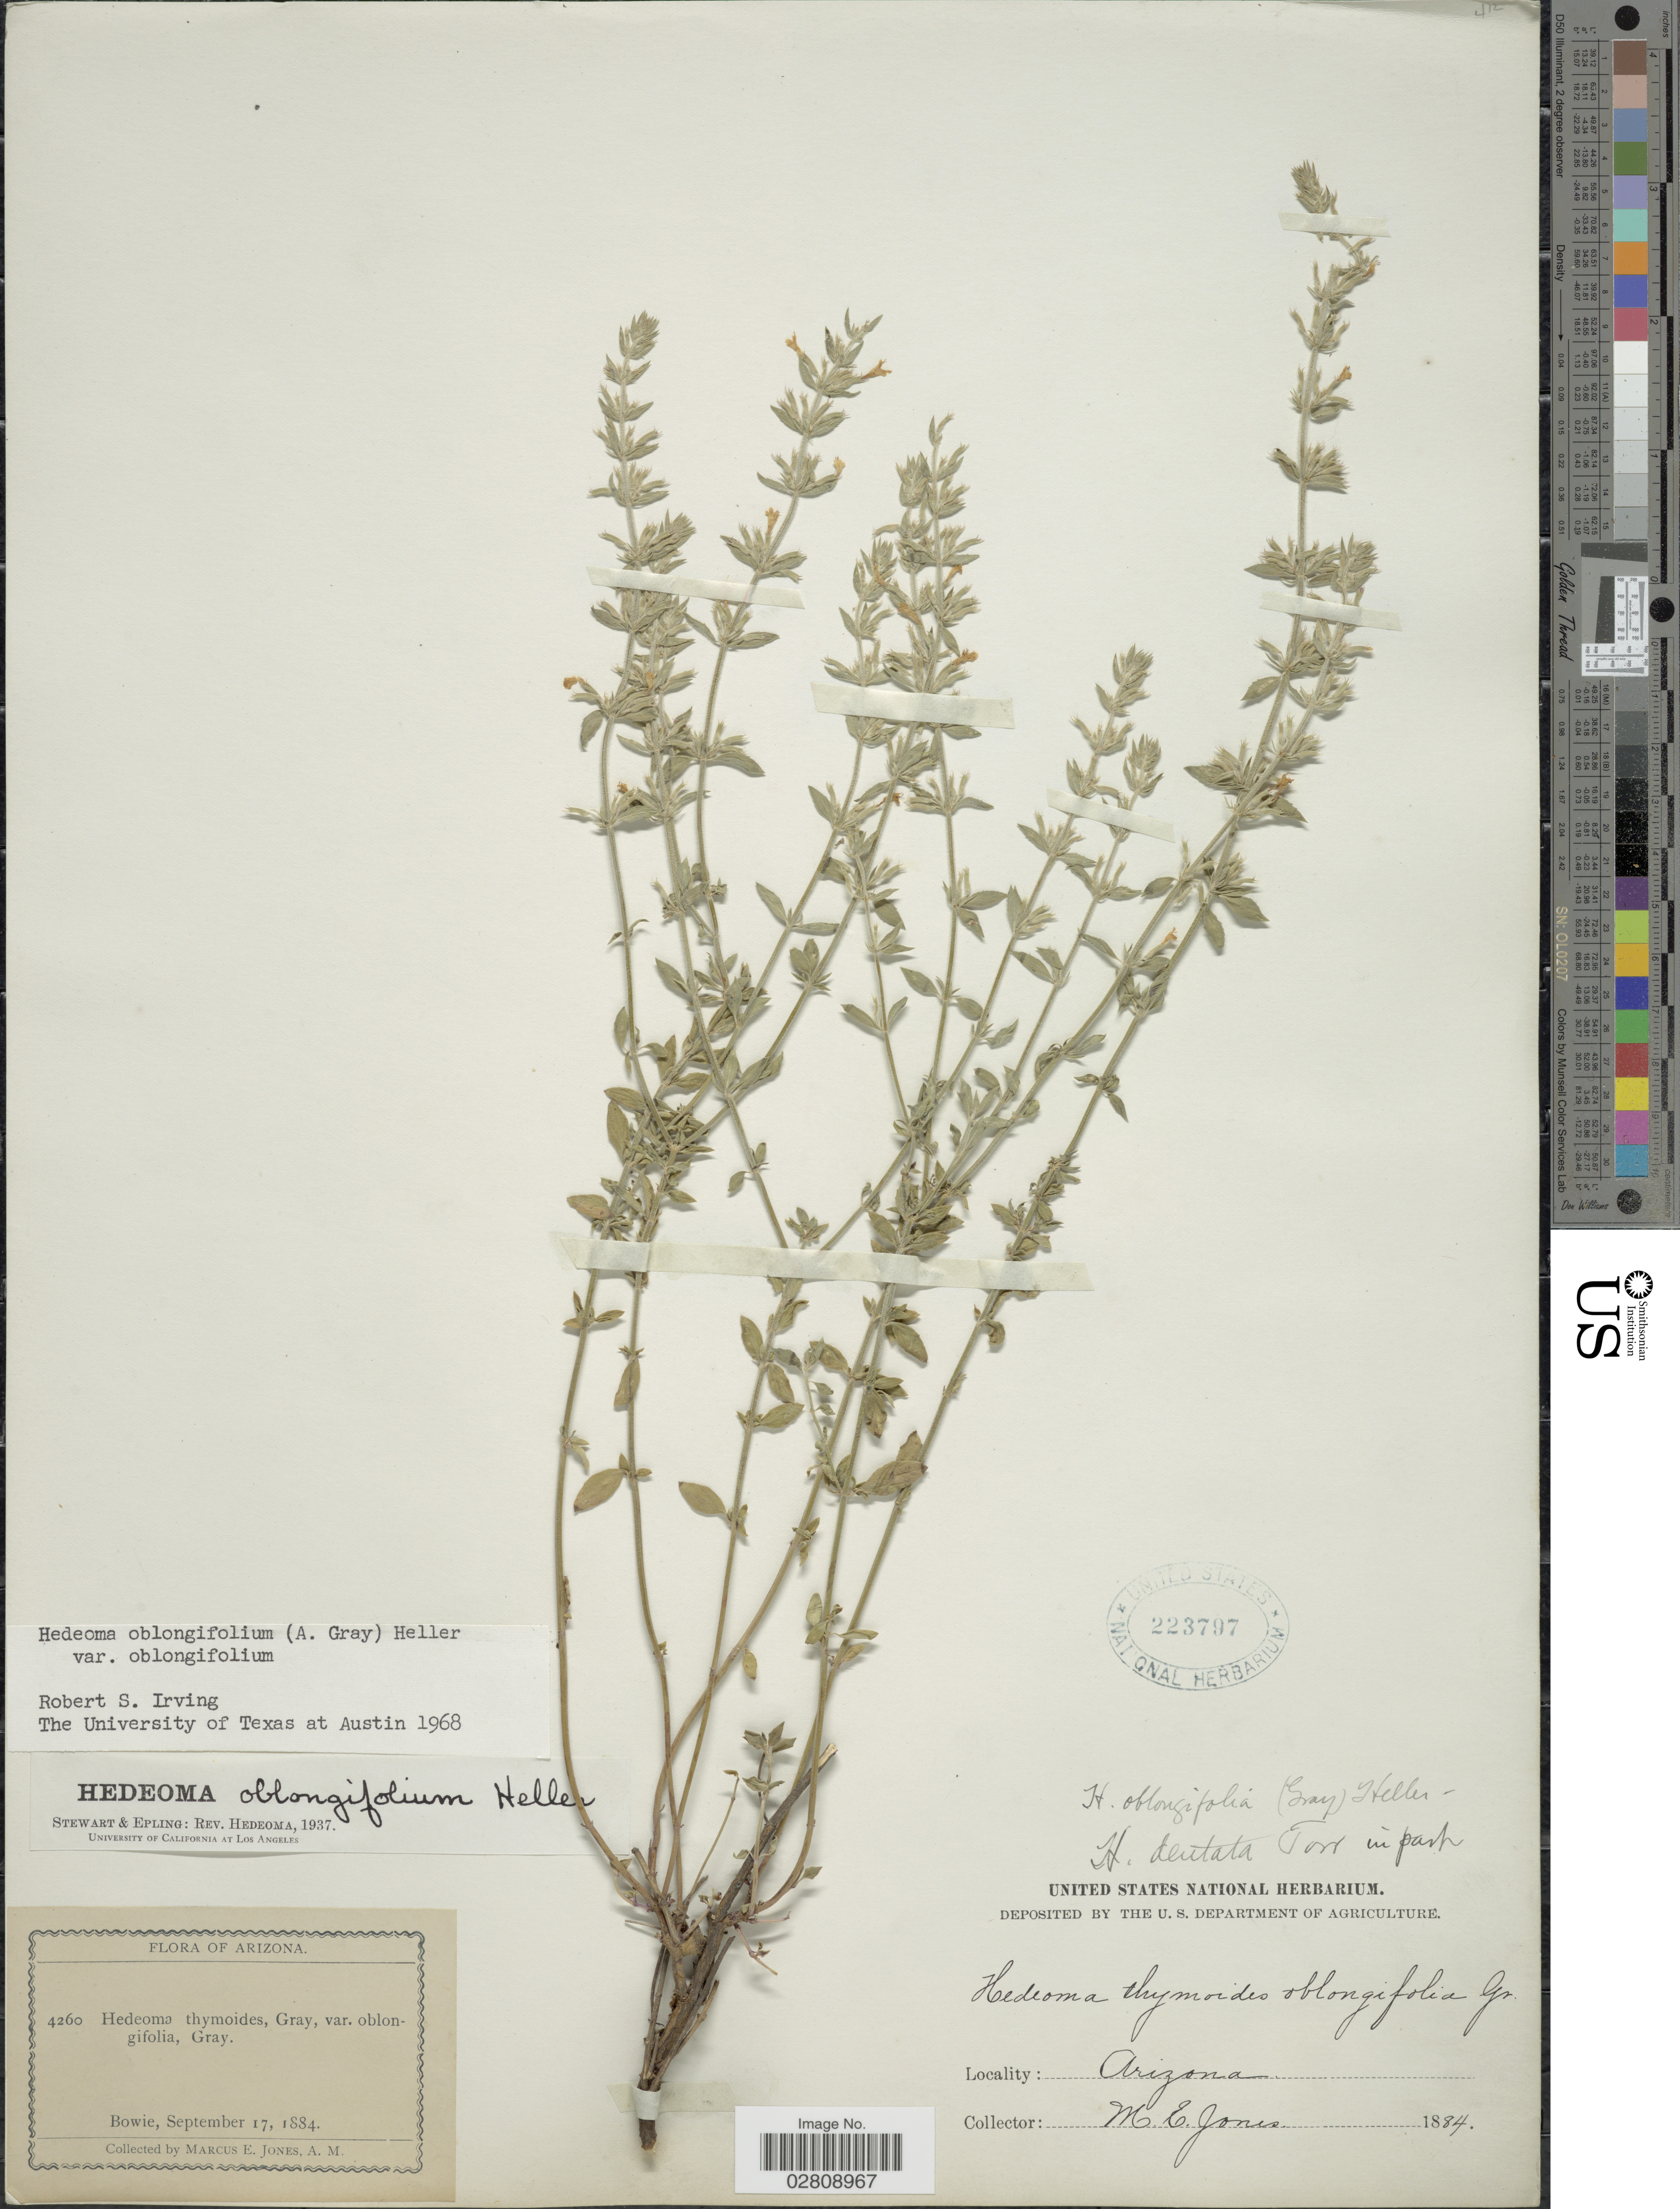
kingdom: Plantae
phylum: Tracheophyta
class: Magnoliopsida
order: Lamiales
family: Lamiaceae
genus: Hedeoma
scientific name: Hedeoma oblongifolia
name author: (A. Gray) A. Heller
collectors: M. E. Jones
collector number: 4260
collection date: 1884-09-17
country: United States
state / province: Arizona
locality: Bowie.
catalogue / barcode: US 223797